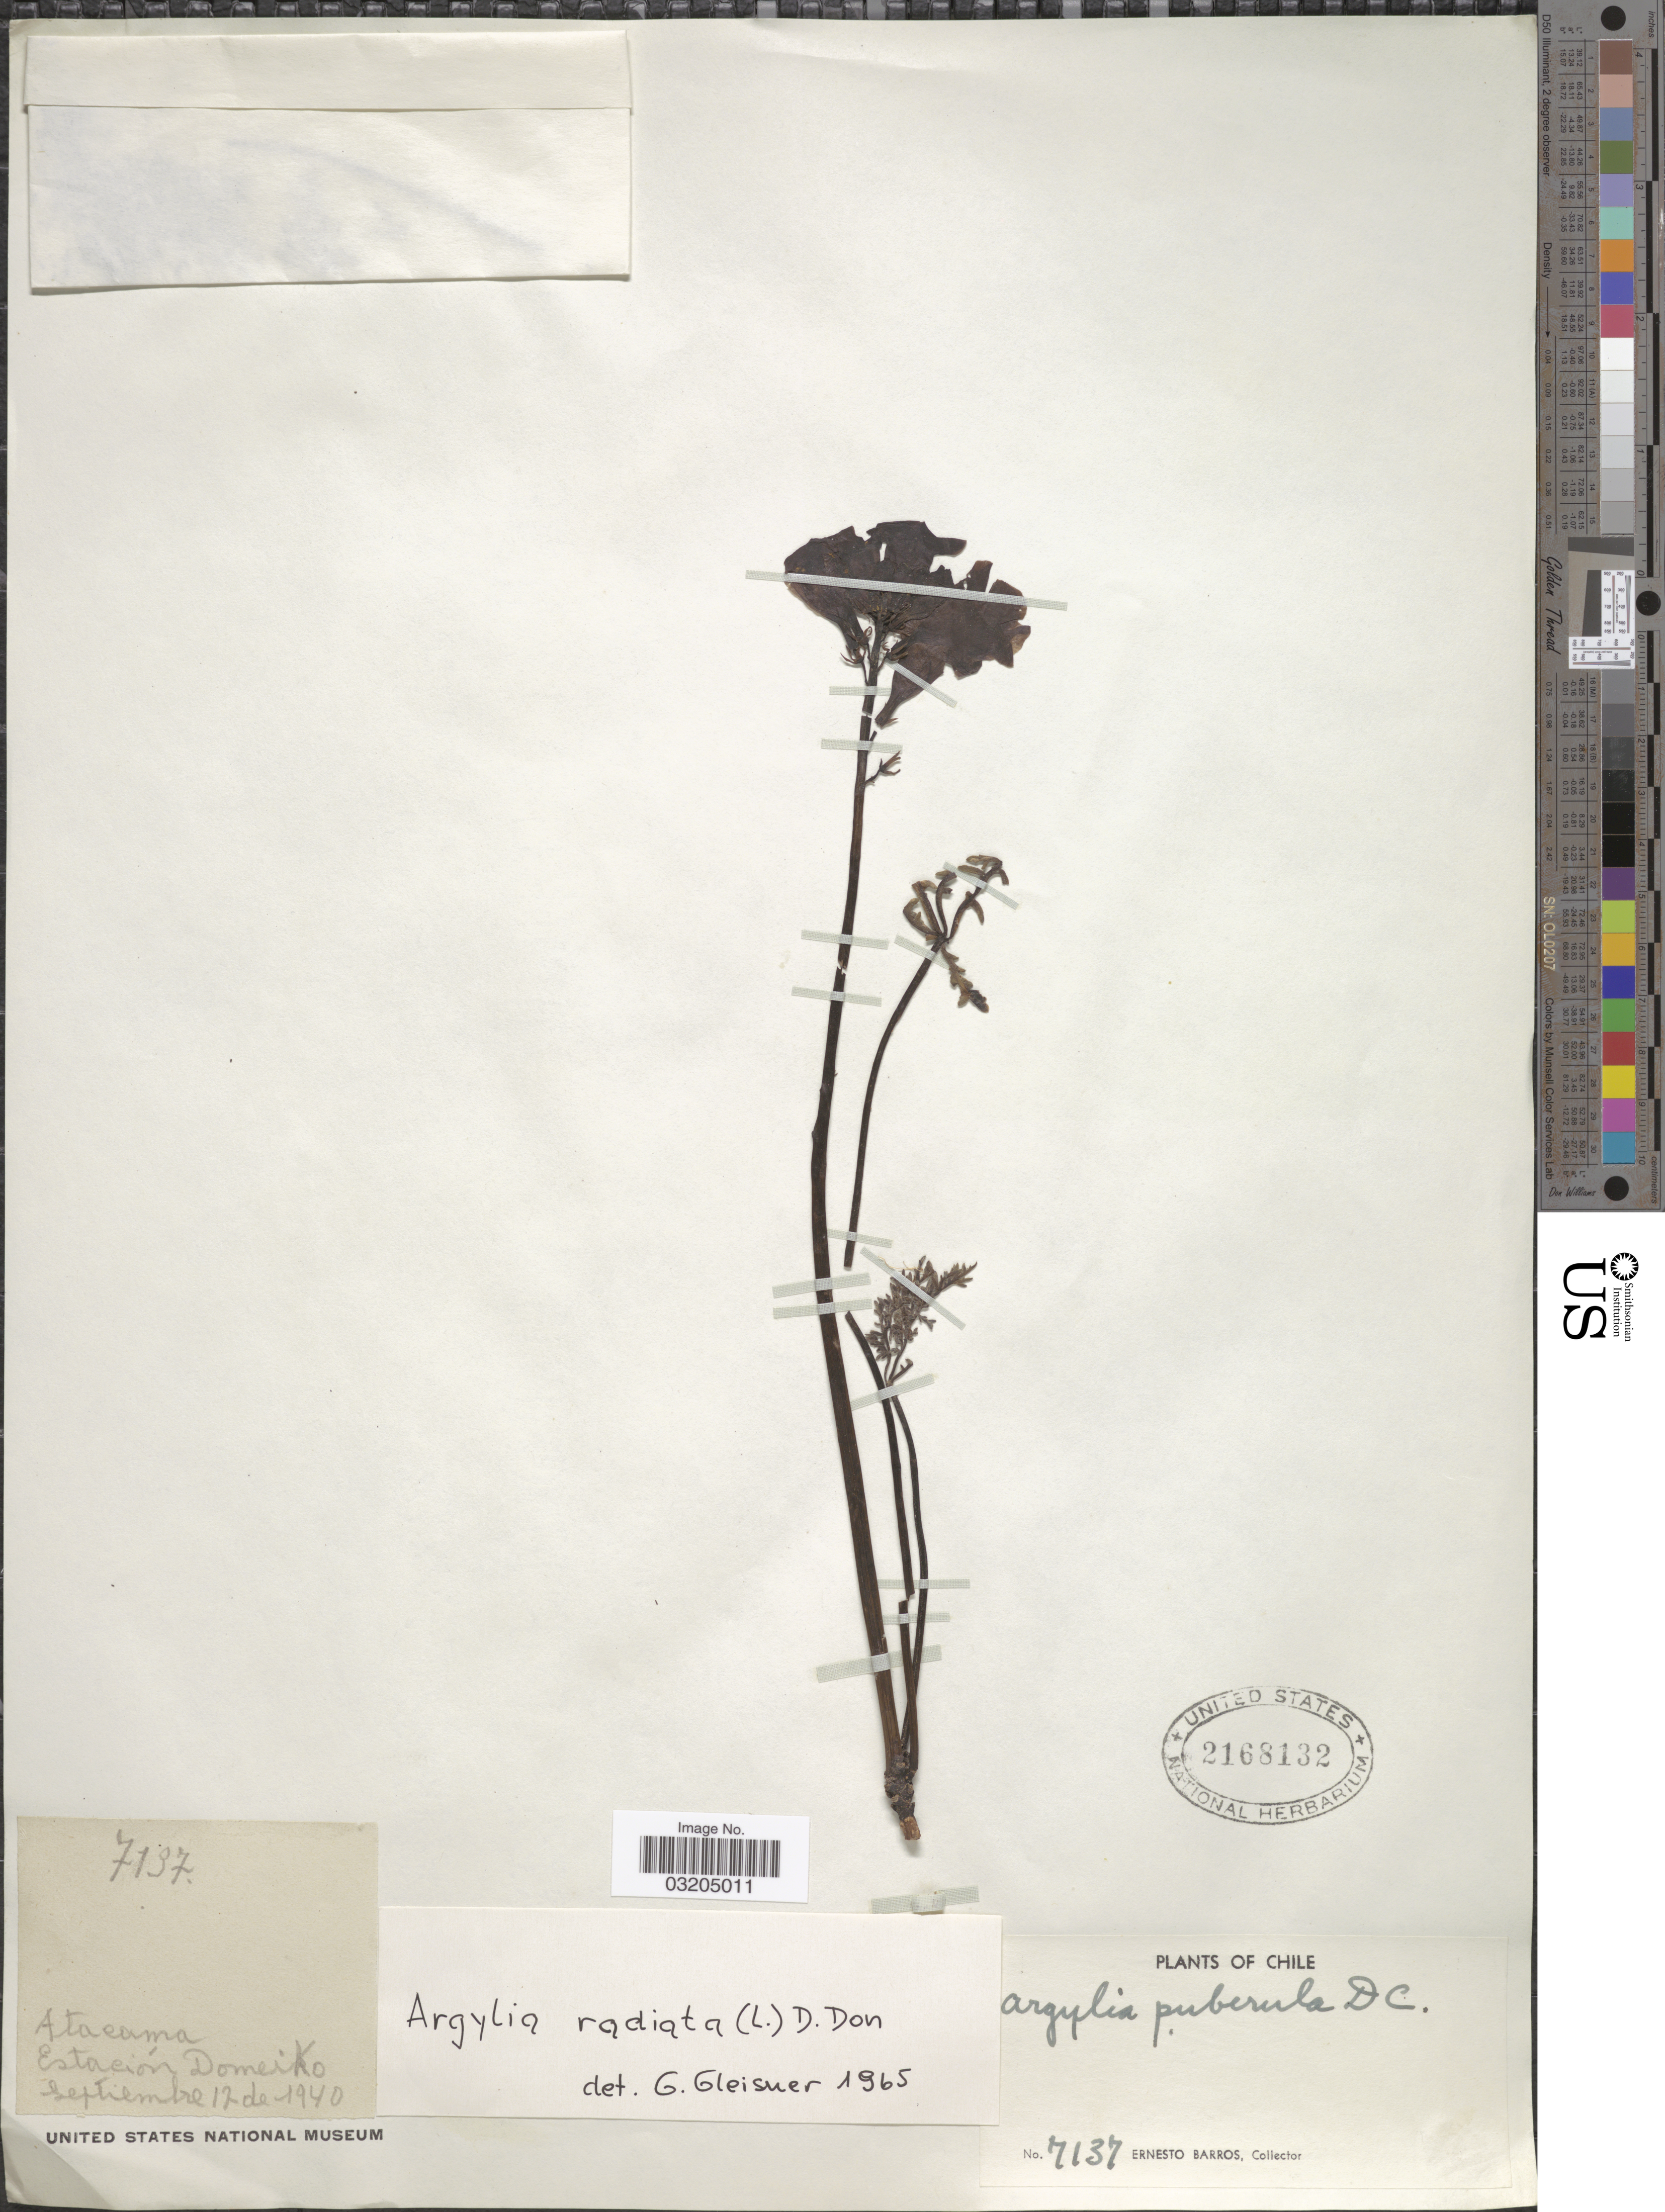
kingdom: Plantae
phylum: Tracheophyta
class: Magnoliopsida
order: Lamiales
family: Bignoniaceae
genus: Argylia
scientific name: Argylia radiata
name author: (L.) D. Don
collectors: E. Barros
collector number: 7137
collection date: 1940-09-17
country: Chile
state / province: Atacama (III)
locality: Estación Domeiko.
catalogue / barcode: US 2168132